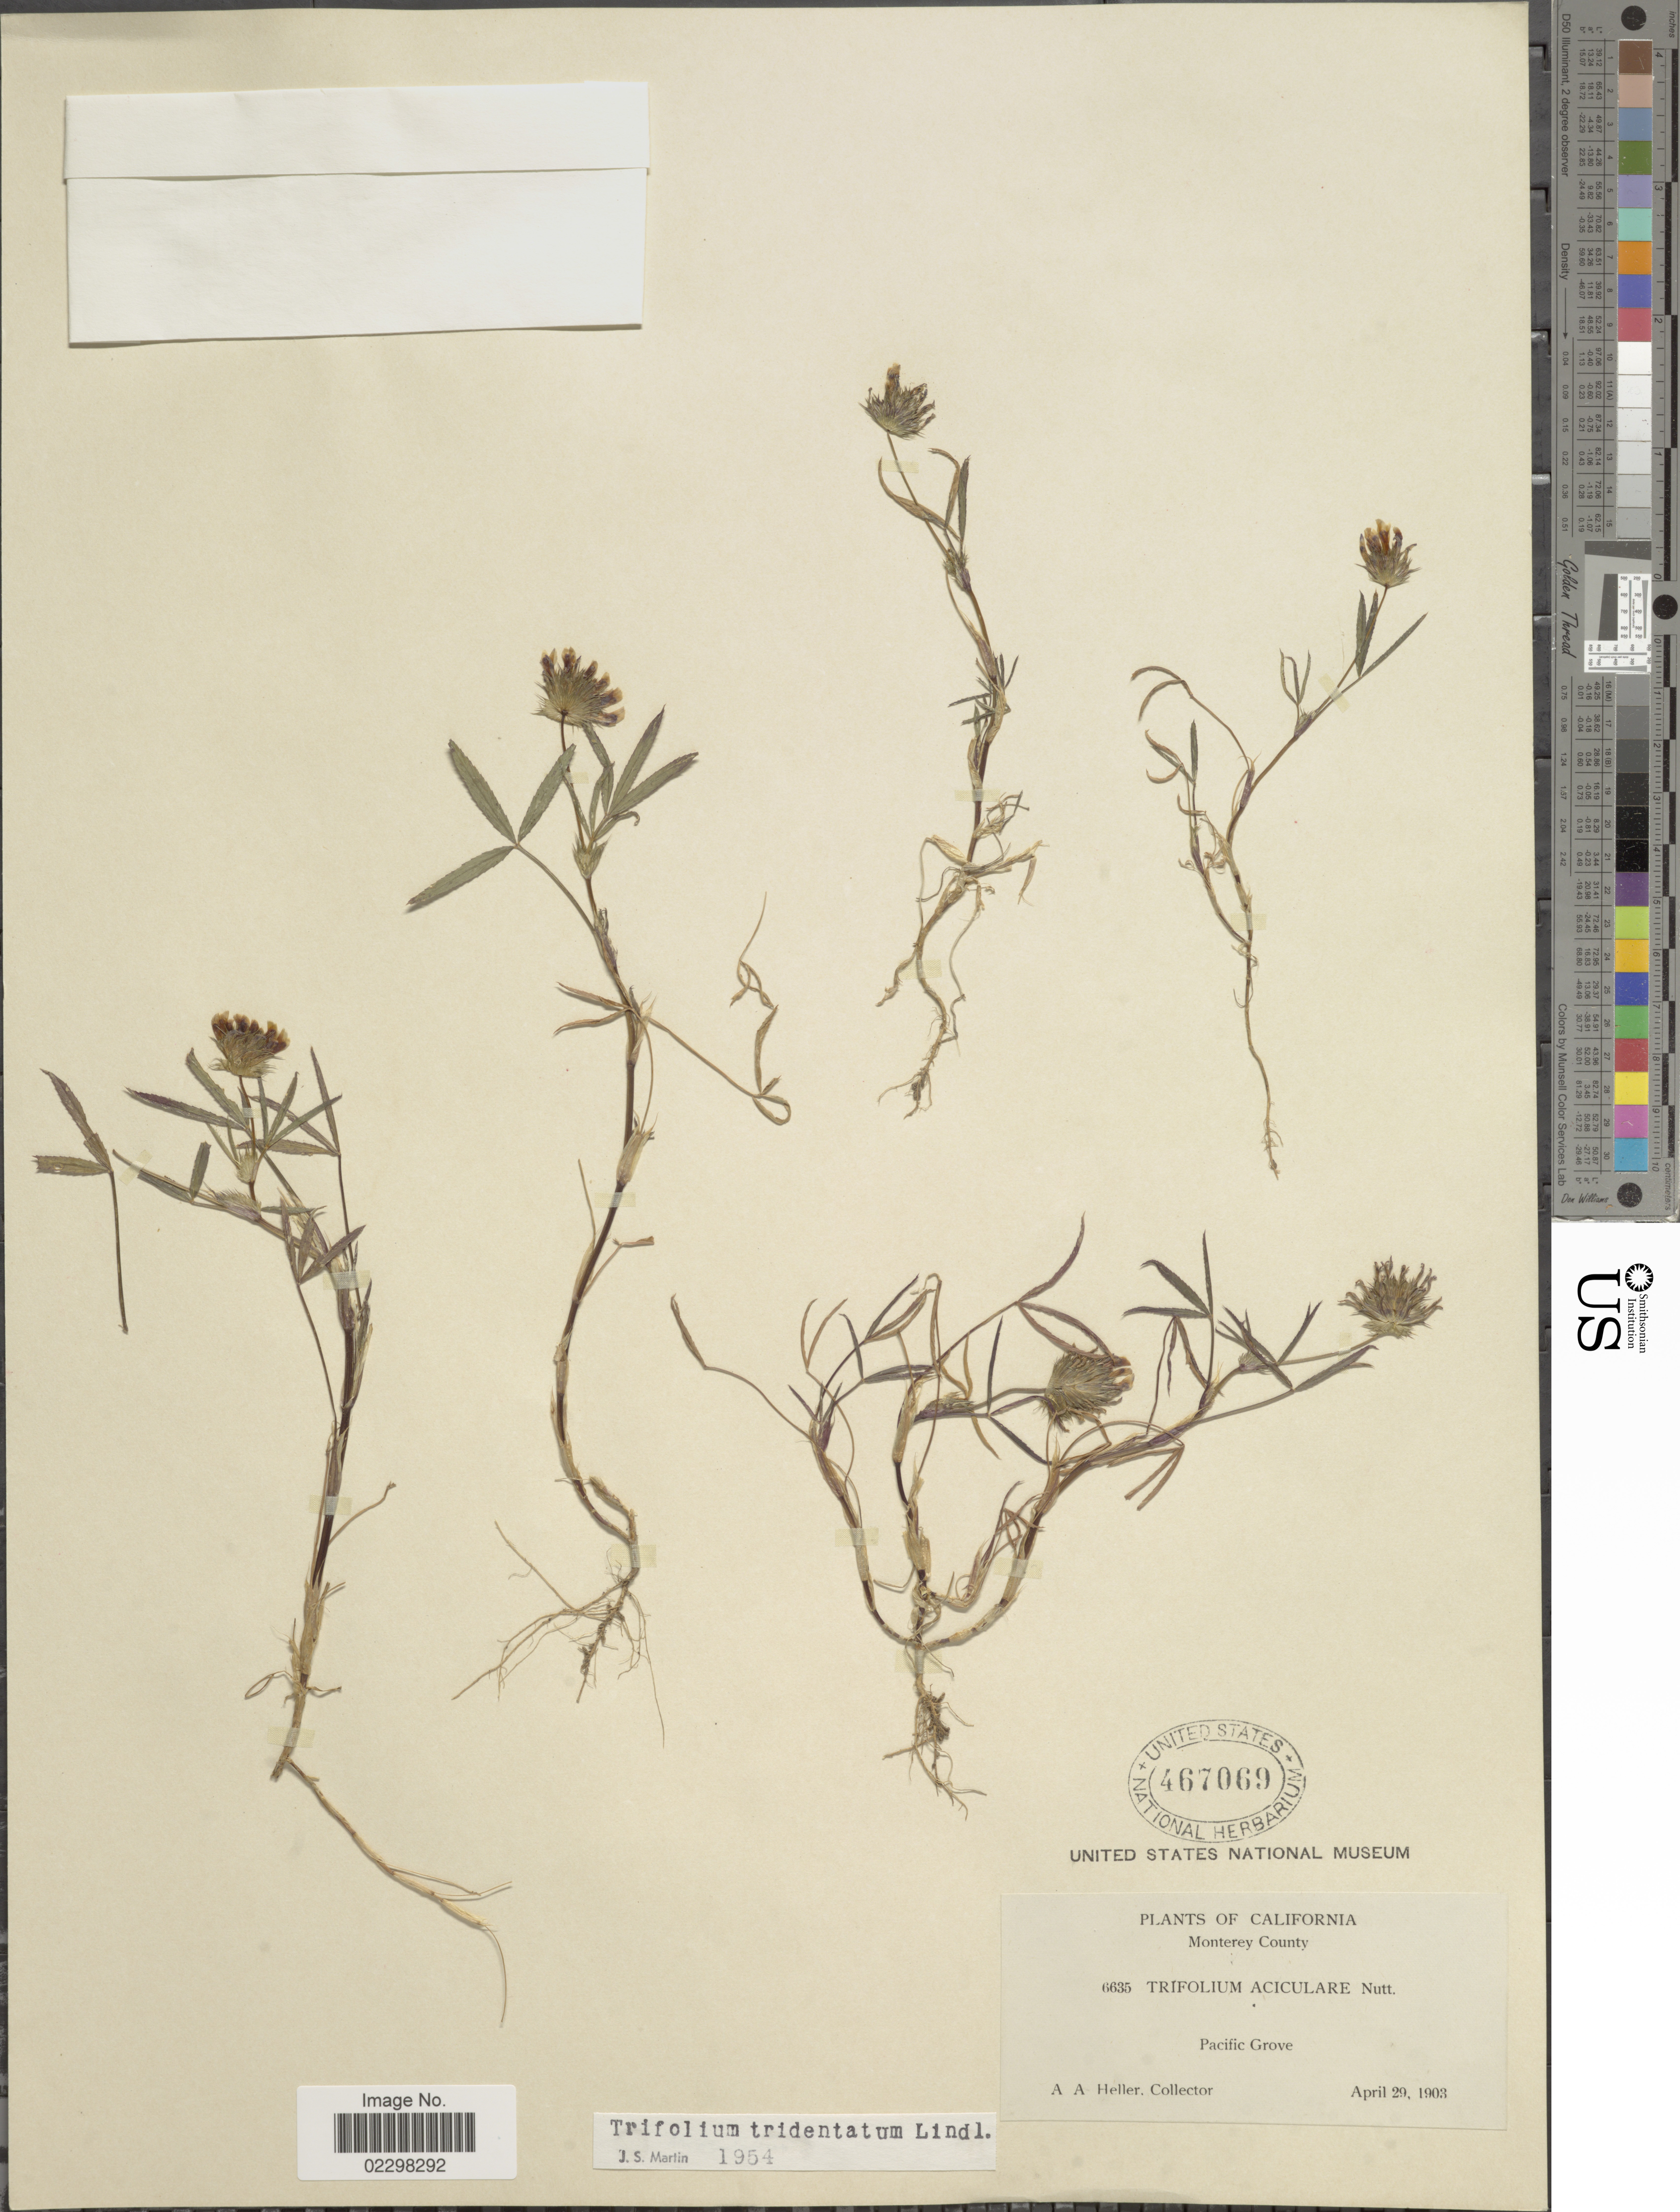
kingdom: Plantae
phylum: Tracheophyta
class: Magnoliopsida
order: Fabales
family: Fabaceae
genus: Trifolium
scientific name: Trifolium tridentatum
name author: Lindl.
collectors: A. A. Heller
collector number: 6635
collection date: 1903-04-29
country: United States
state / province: California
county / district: Monterey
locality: California, Monterey County. Pacific Grove.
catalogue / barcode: US 467069